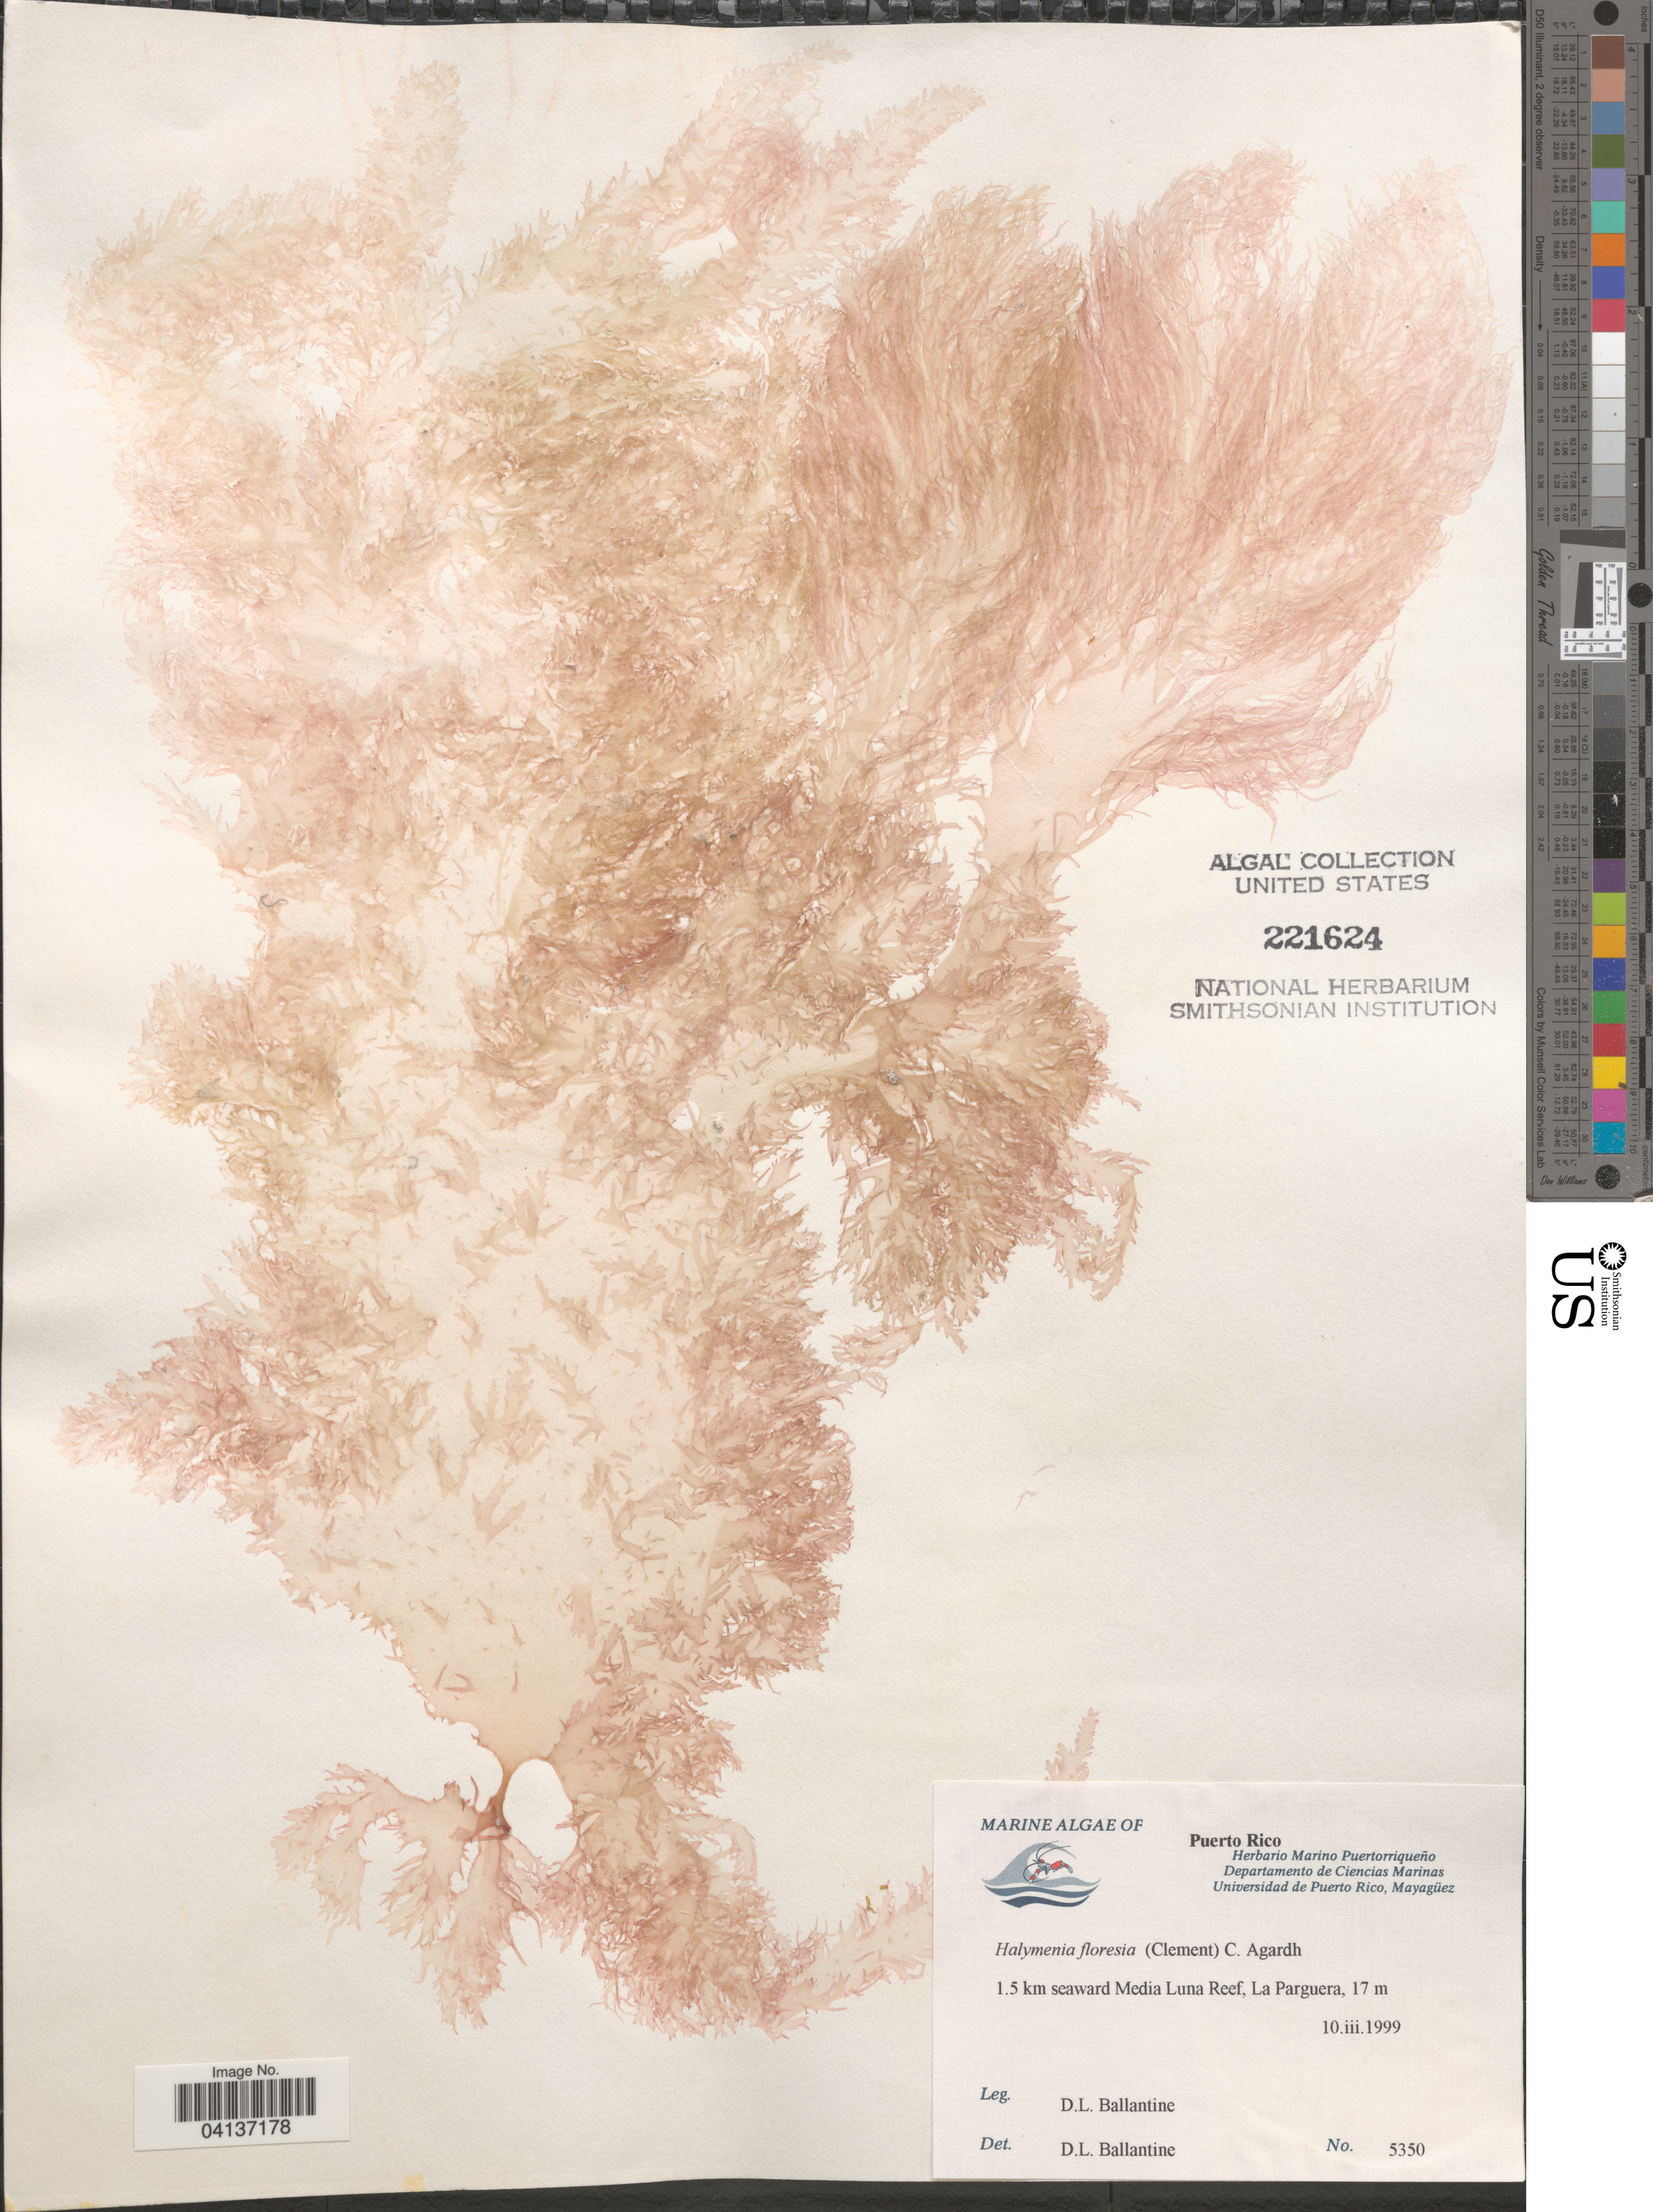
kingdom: Plantae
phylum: Rhodophyta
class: Florideophyceae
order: Halymeniales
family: Halymeniaceae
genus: Halymenia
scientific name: Halymenia floresii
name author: (Clemente) C. Agardh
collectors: D.L. Ballantine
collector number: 5350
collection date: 1999-03-10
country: Puerto Rico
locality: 1.5 km seaward Media Luna Reef, La Parguera.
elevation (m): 17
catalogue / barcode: US 221624